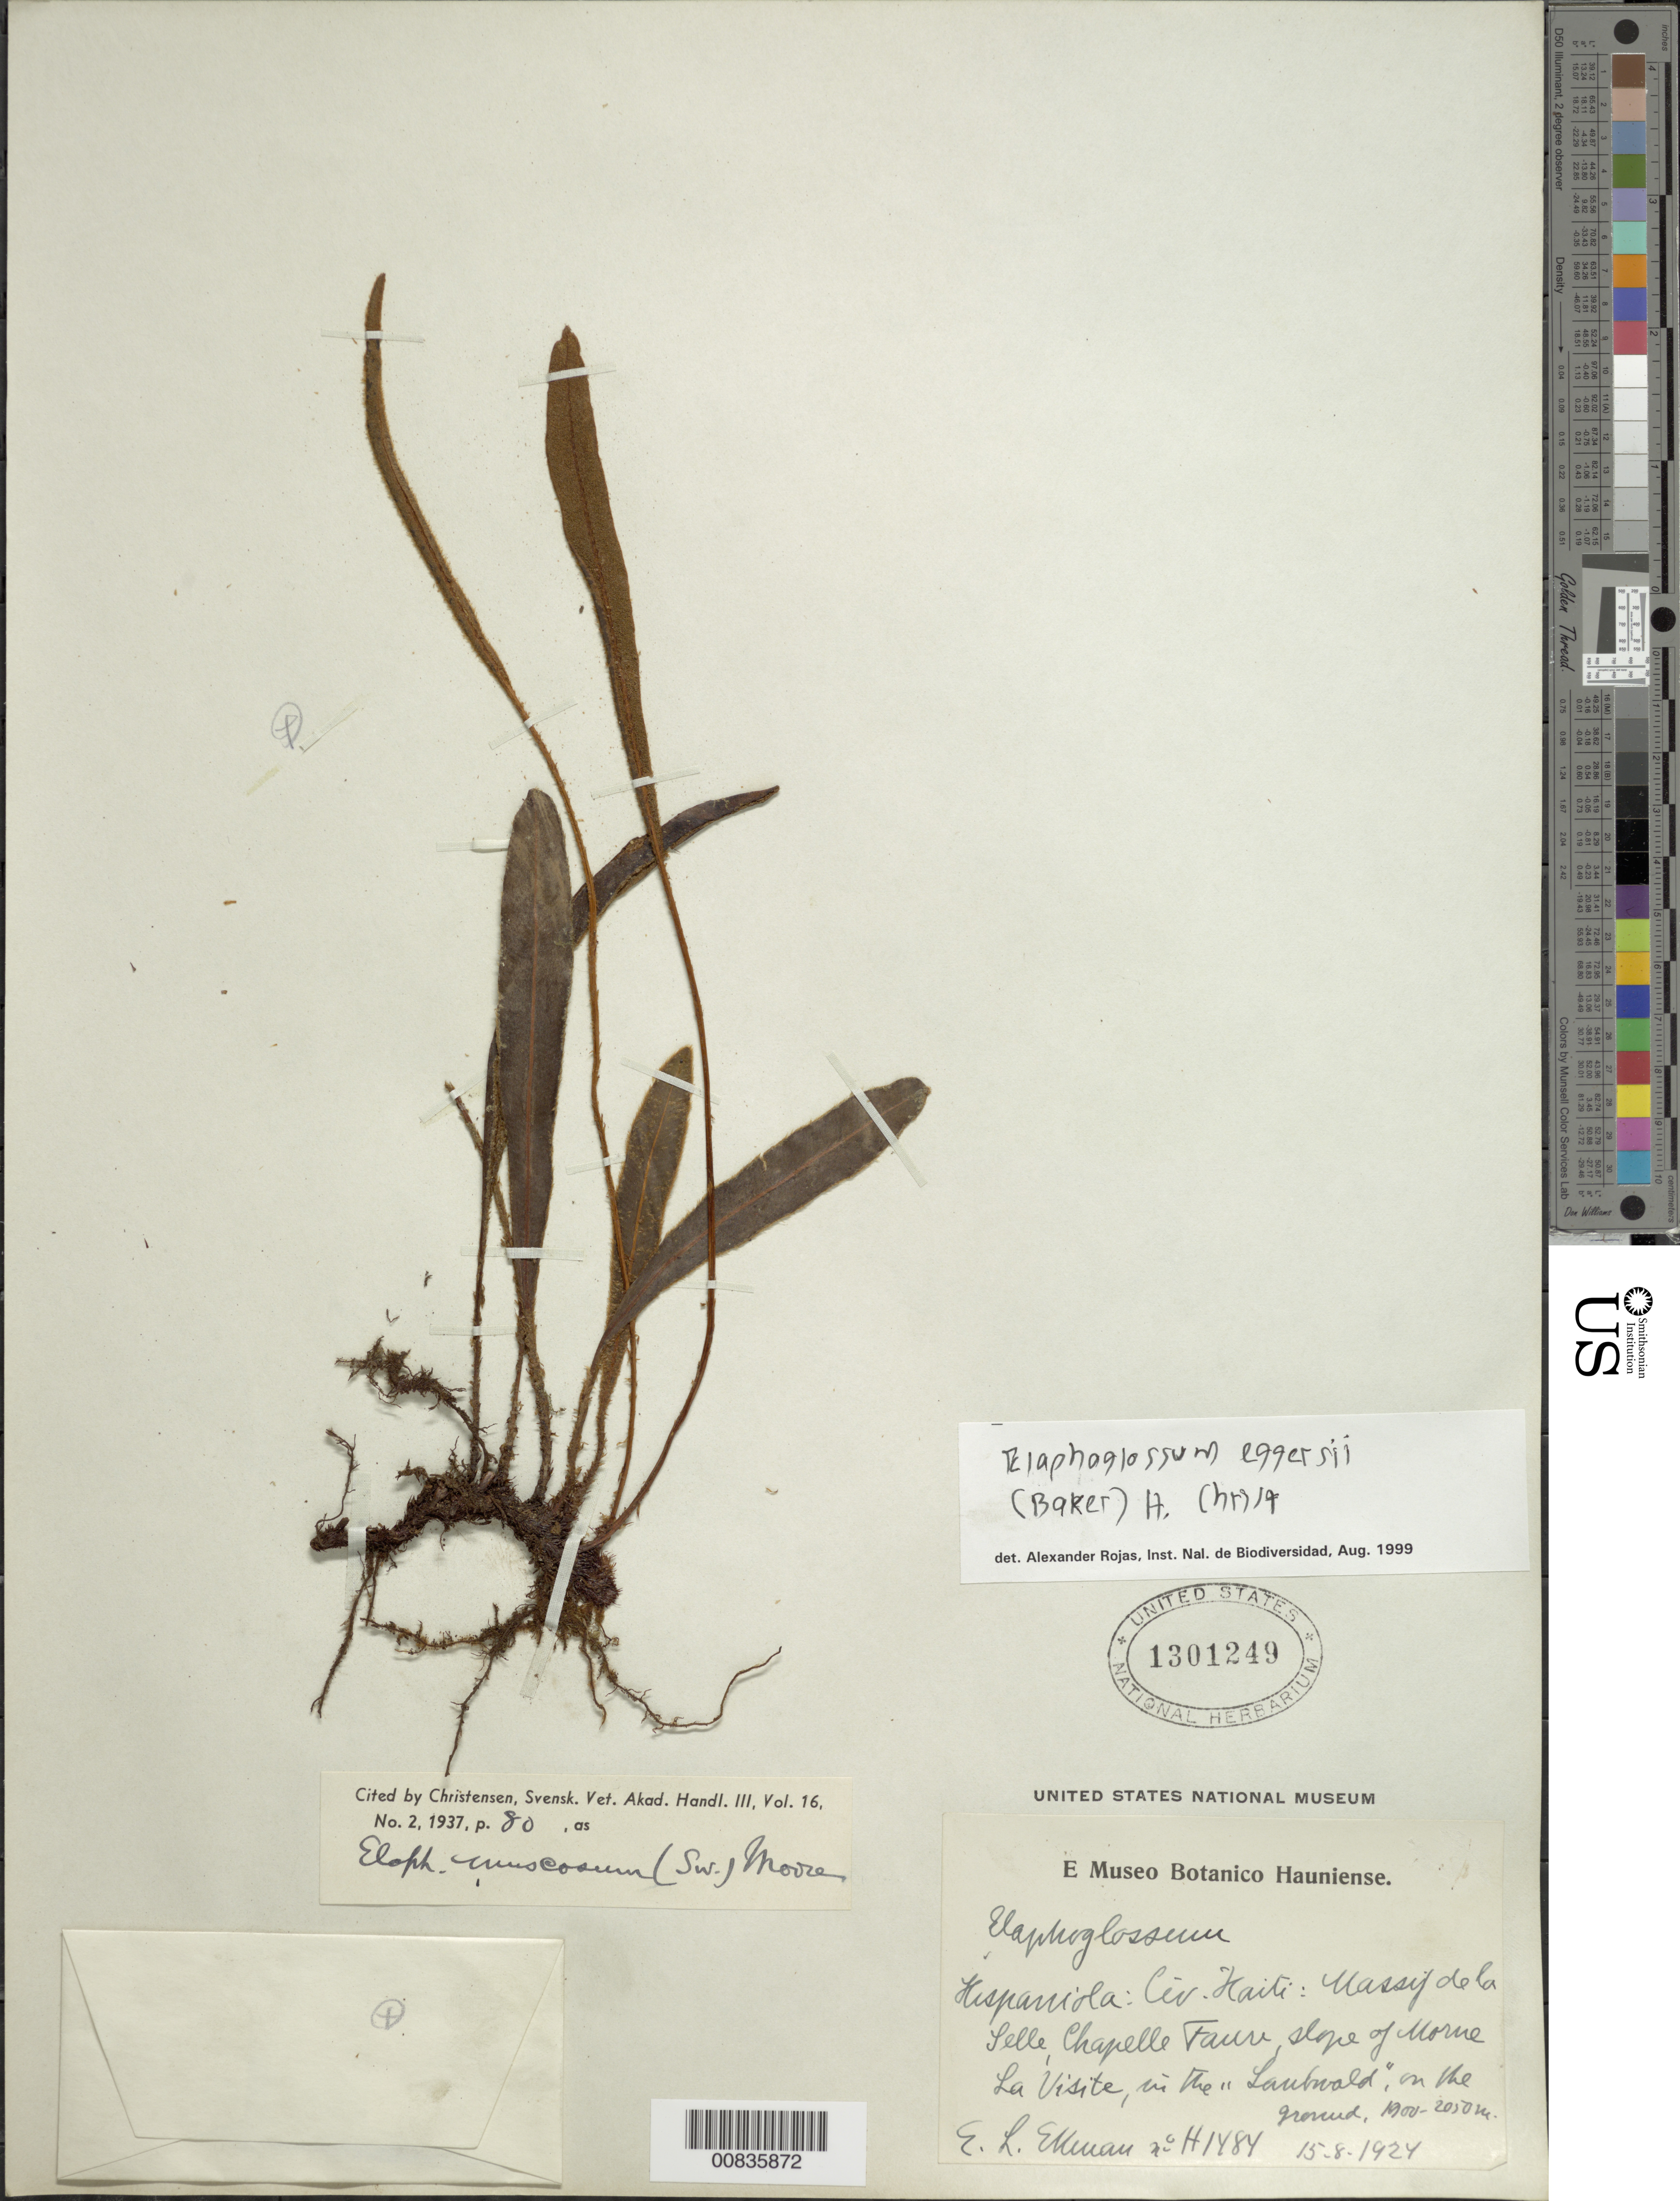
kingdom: Plantae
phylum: Tracheophyta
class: Polypodiopsida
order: Polypodiales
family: Dryopteridaceae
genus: Elaphoglossum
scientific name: Elaphoglossum eggersii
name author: (Baker) Christ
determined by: Rojas, A.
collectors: E. L. Ekman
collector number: H 1484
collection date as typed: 15 Aug 1924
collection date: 1924-08-15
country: Haiti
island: Hispaniola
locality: Massif de la Selle, Chapelle Faure, slope of Morne La Visite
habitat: "Laubwald"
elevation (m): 1900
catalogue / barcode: US 1301249